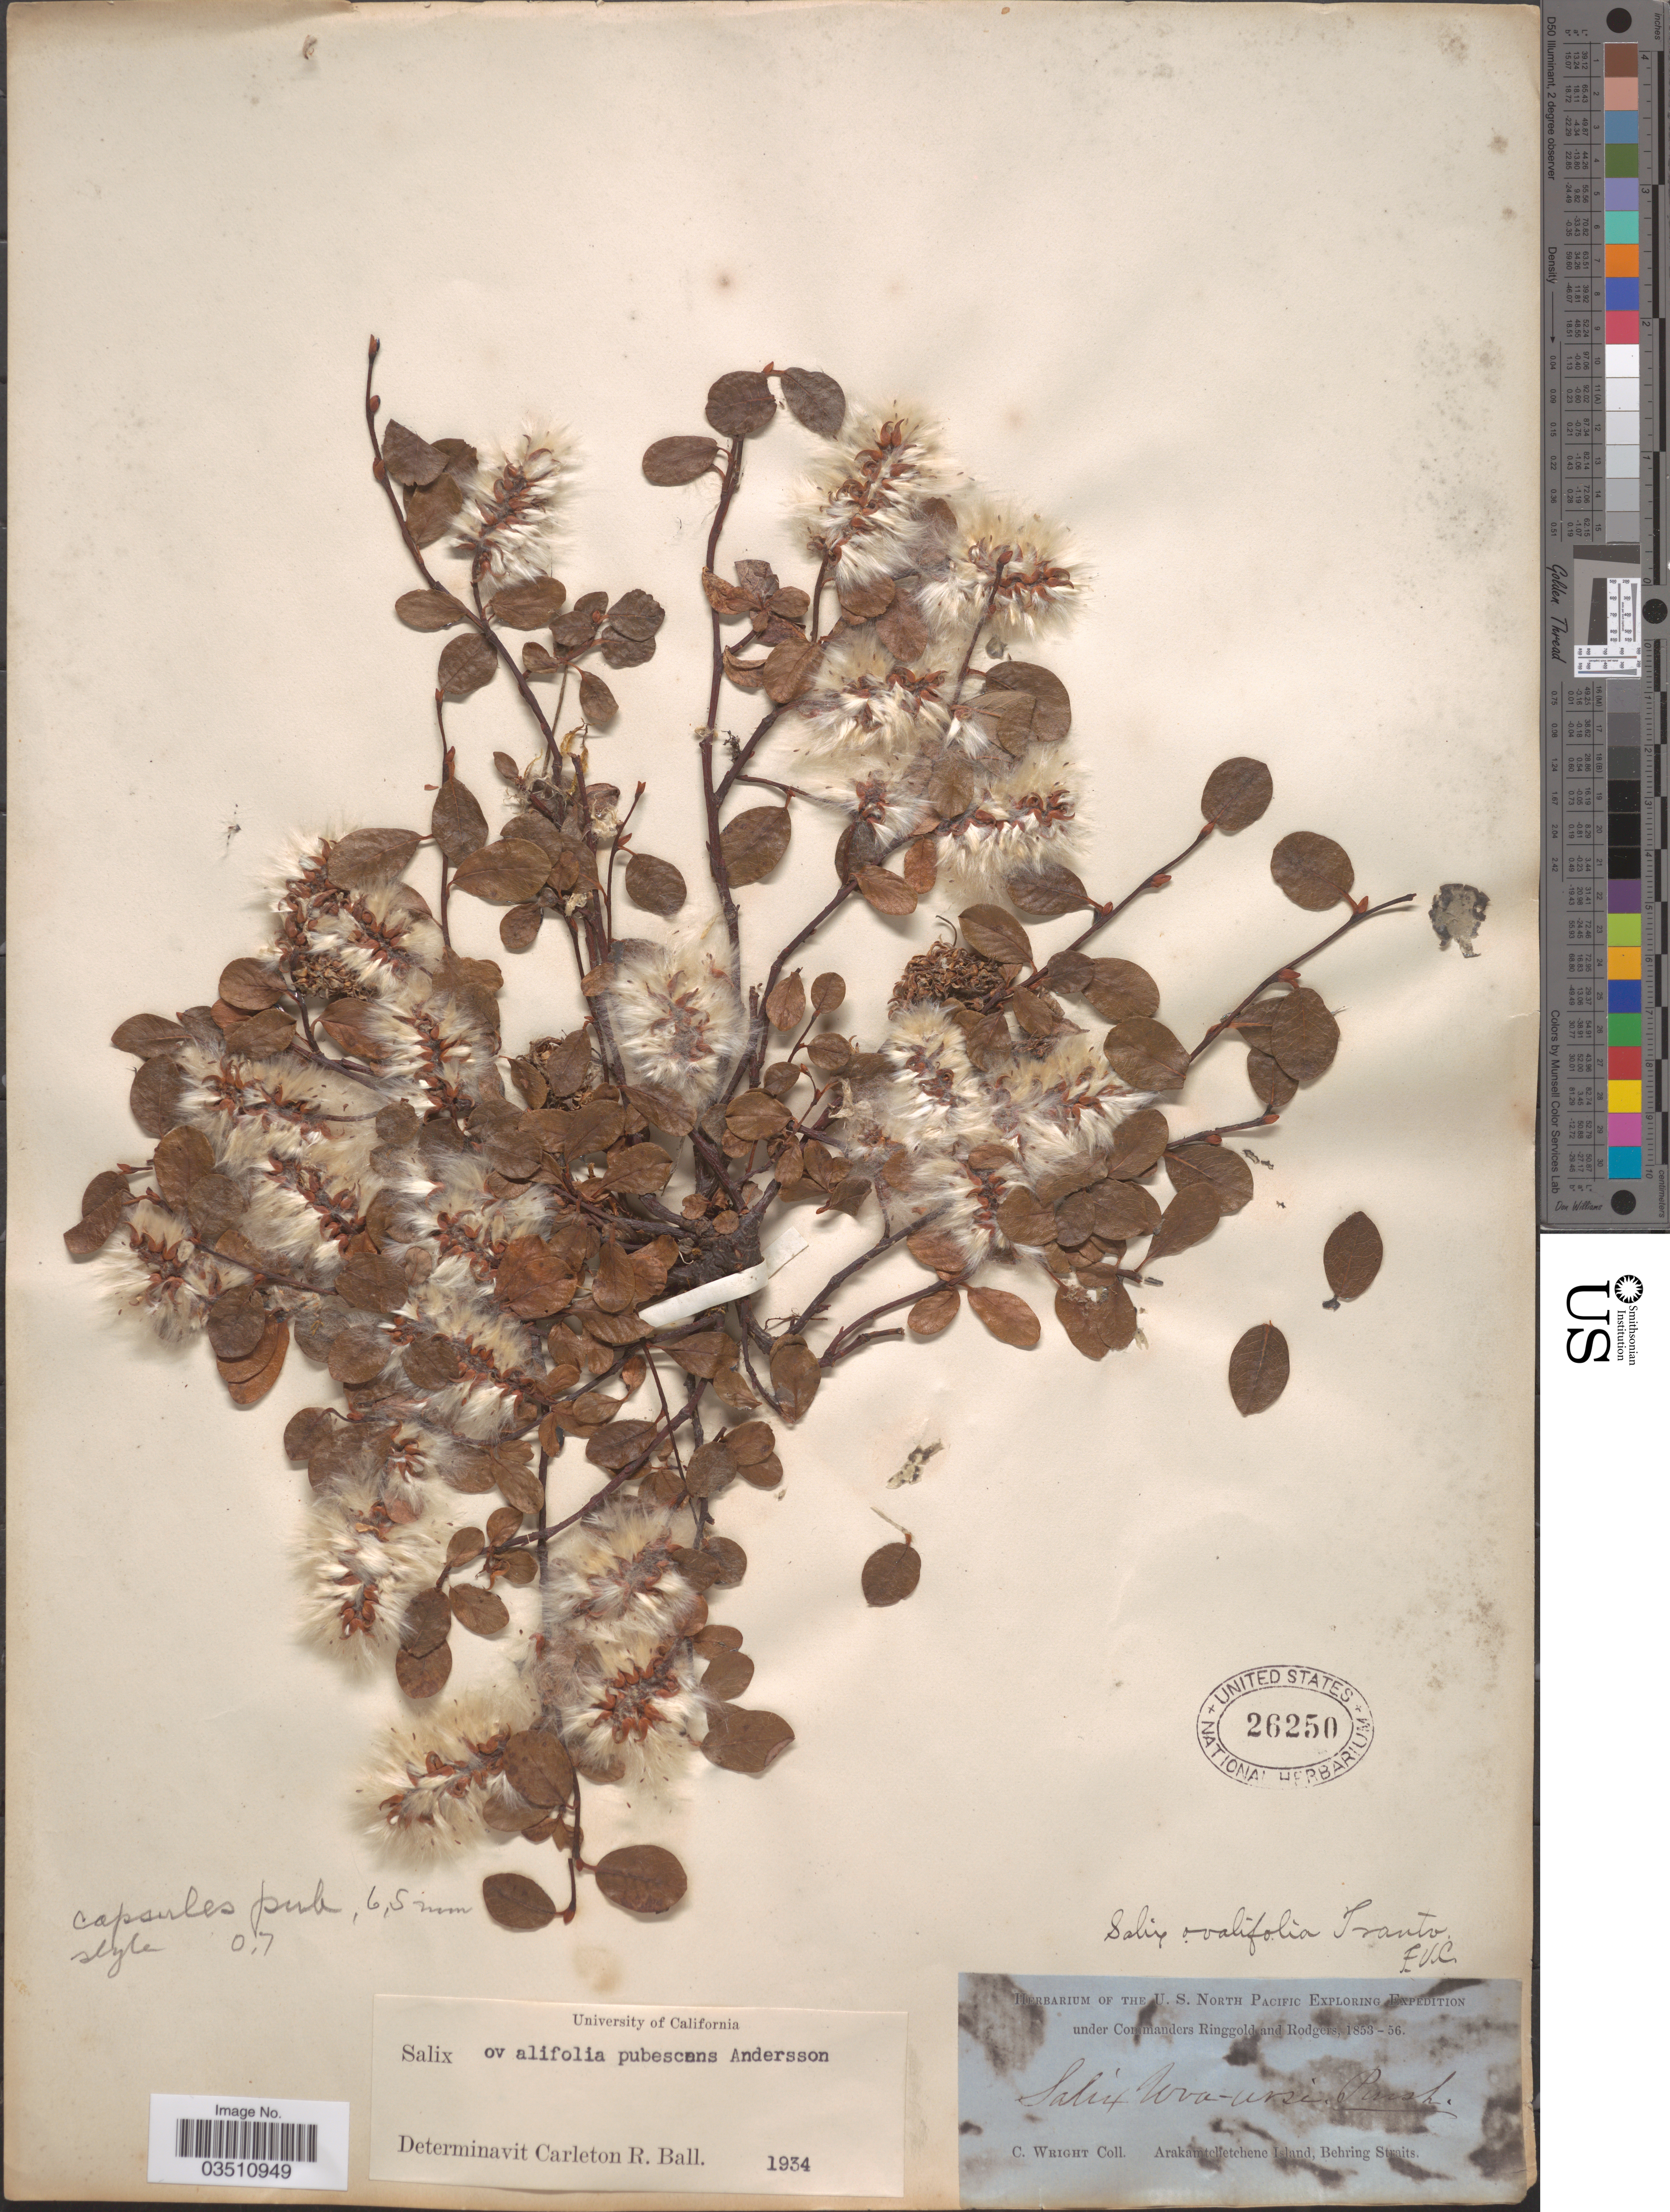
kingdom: Plantae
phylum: Tracheophyta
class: Magnoliopsida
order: Malpighiales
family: Salicaceae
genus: Salix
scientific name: Salix ovalifolia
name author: Trautv.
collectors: C. Wright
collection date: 1853/1856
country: Russian Federation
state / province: Chukotka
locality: Arakamtchetchene Island, Behring Straits.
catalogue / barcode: US 26250